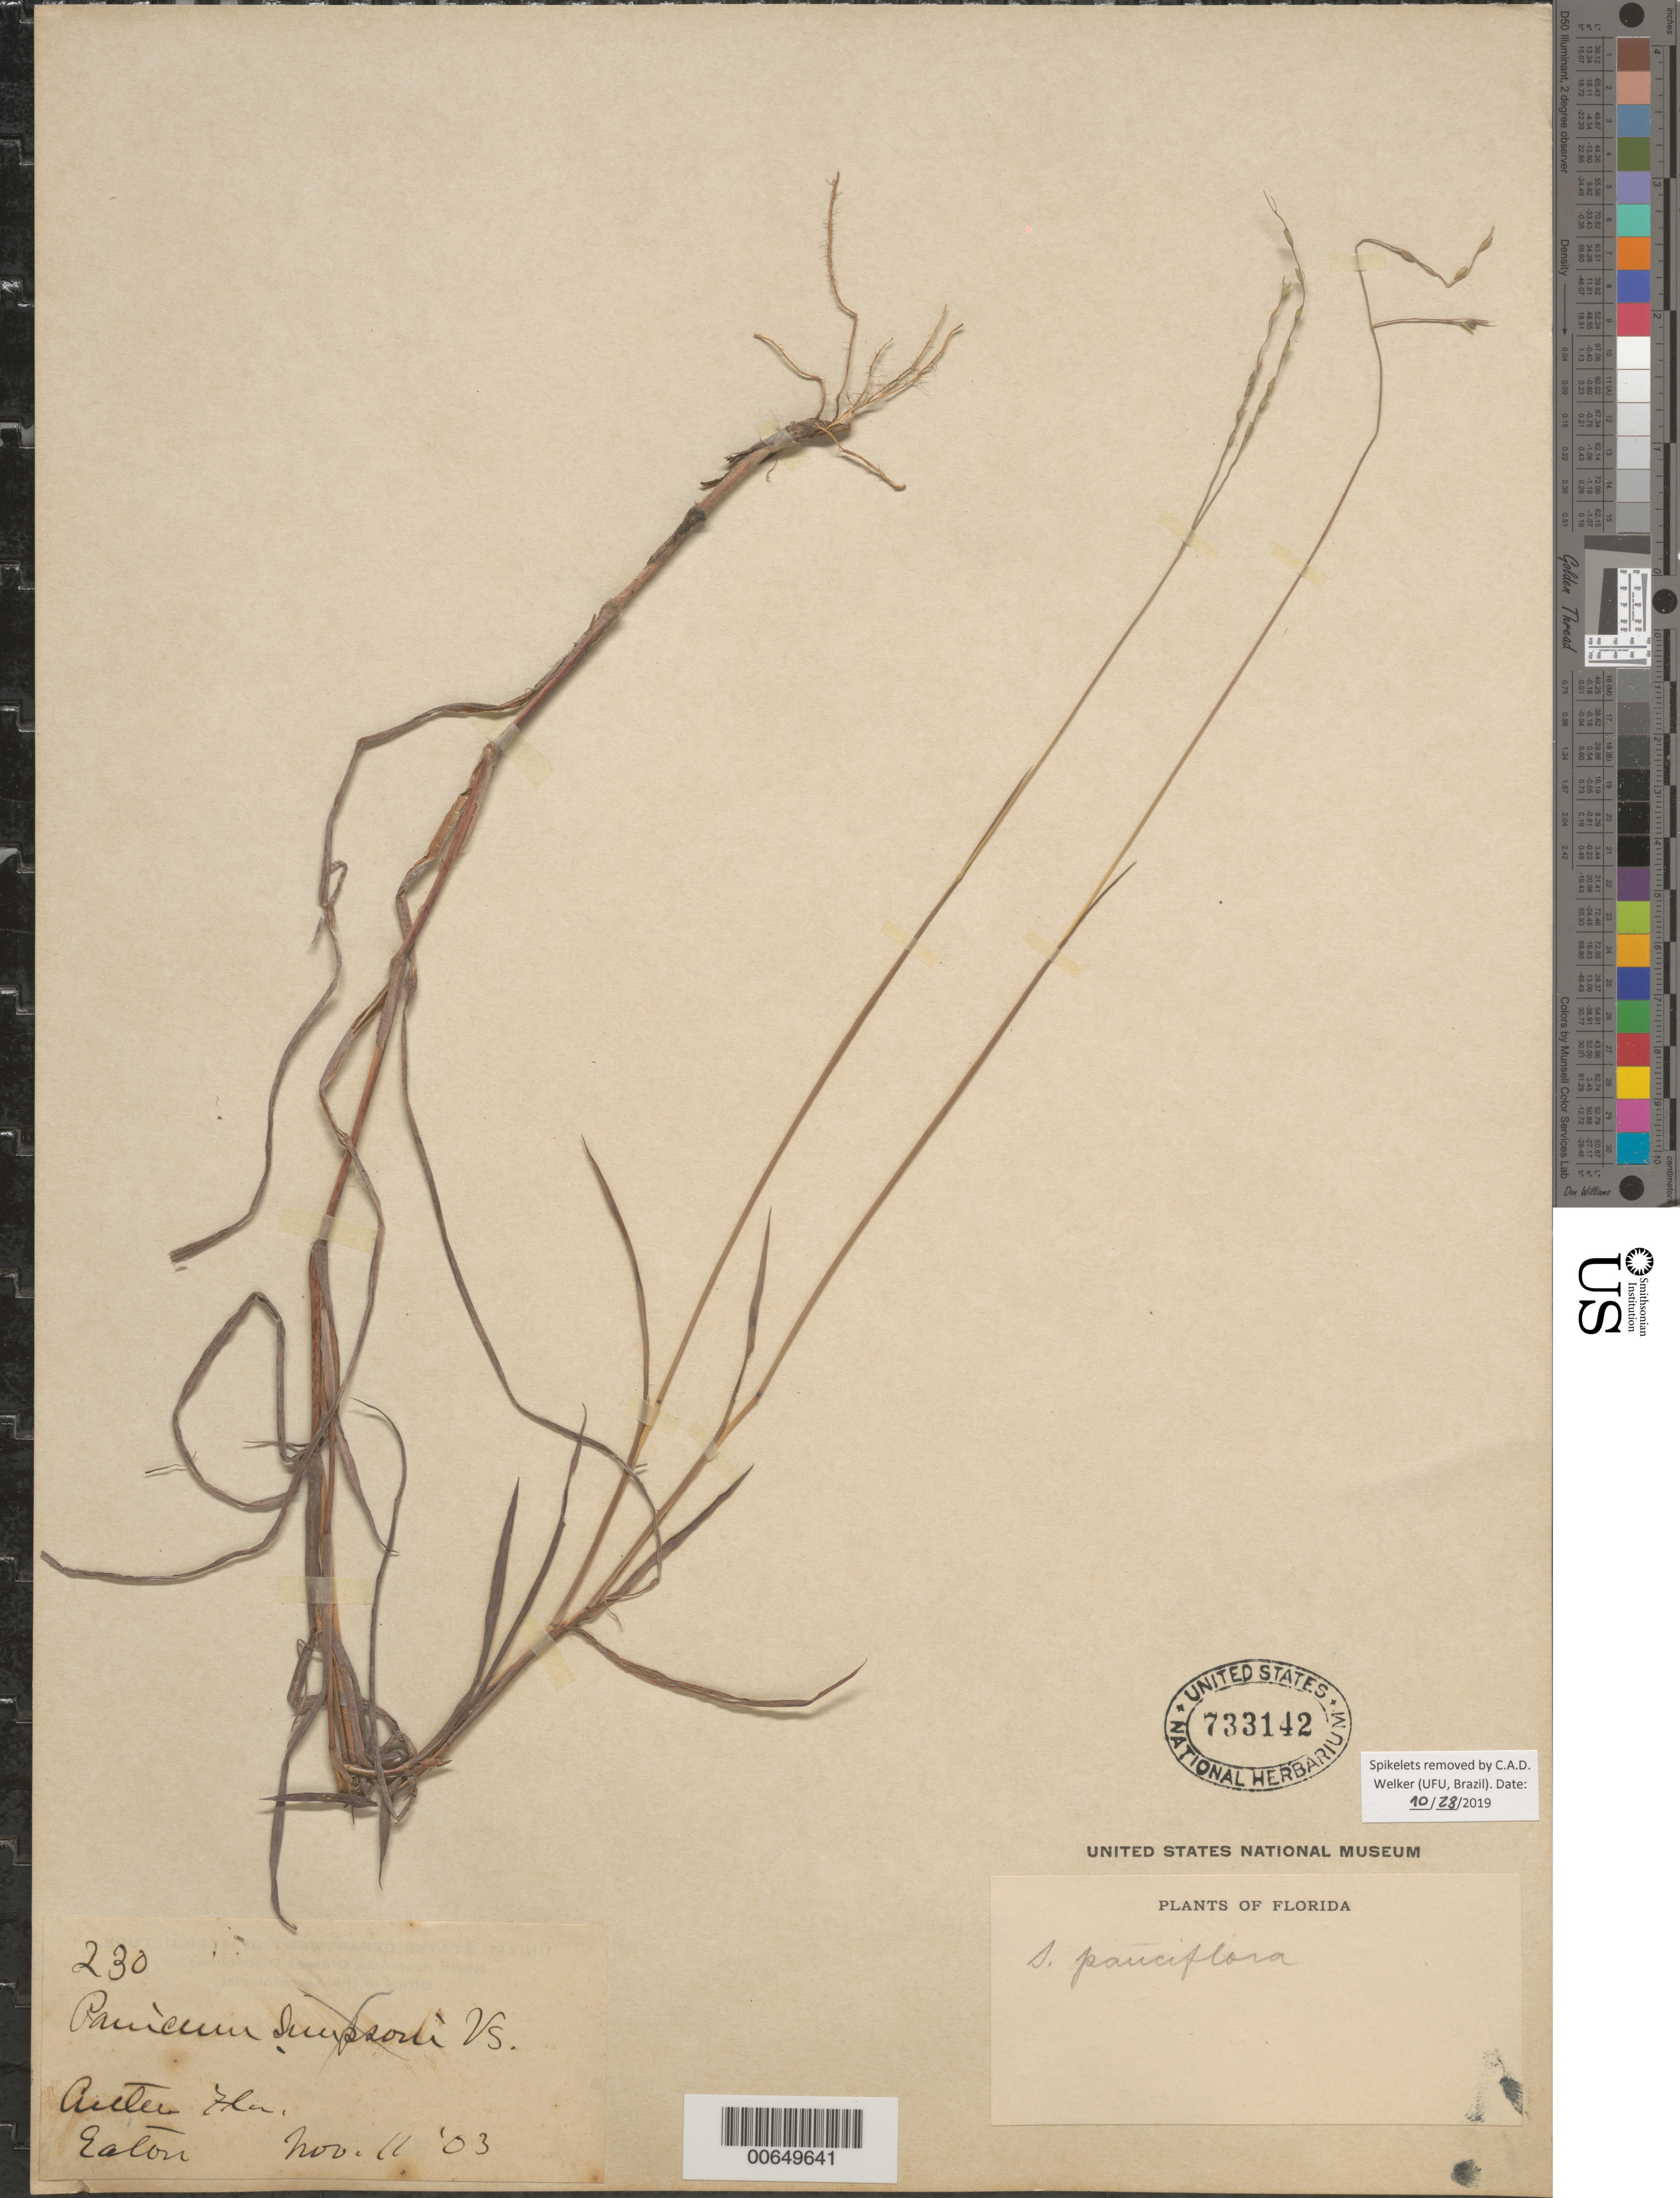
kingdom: Plantae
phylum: Tracheophyta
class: Liliopsida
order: Poales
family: Poaceae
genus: Digitaria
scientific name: Digitaria pauciflora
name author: Hitchc.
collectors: A. A. Eaton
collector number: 230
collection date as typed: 11 Nov 1903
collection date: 1903-11-11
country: United States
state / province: Florida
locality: Cutler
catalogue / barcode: US 733142